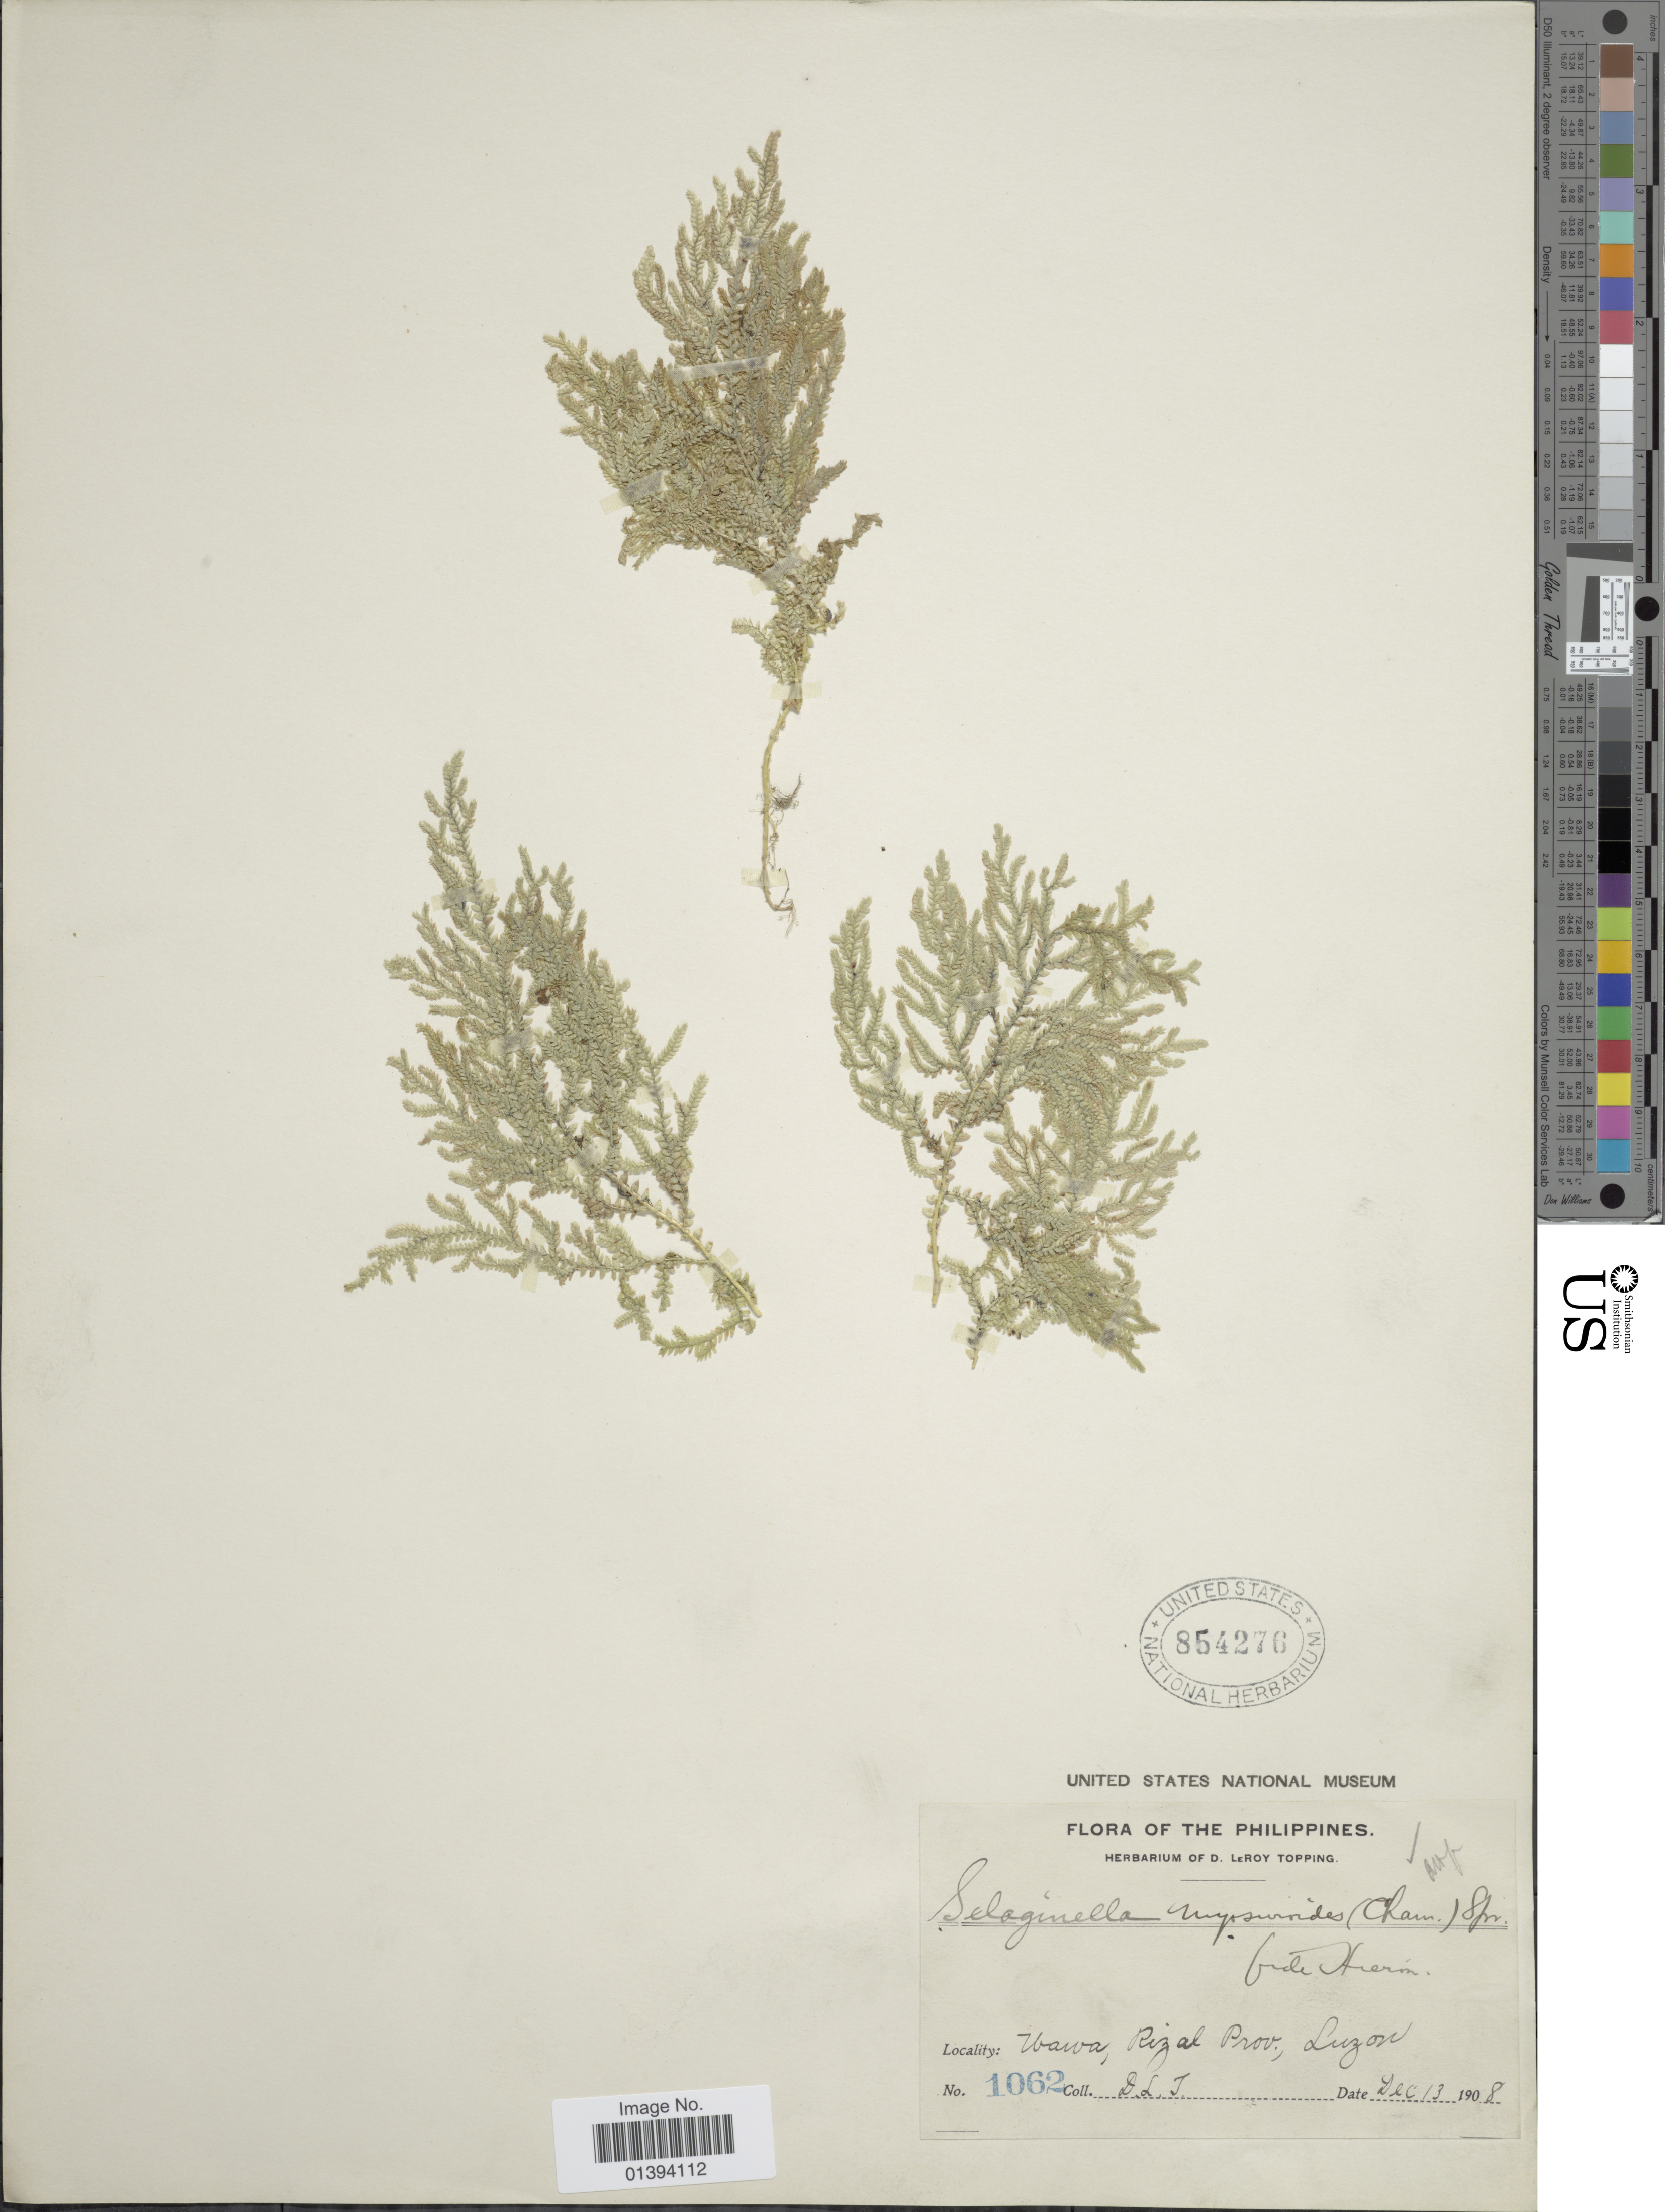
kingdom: Plantae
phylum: Tracheophyta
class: Lycopodiopsida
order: Selaginellales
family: Selaginellaceae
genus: Selaginella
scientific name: Selaginella myosuroides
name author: (Kaulf.) Spring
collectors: D. L. Topping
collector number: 1062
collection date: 1908-12-13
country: Philippines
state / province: Central Luzon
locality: Wawa, Rizal Prov., Luzon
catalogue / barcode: US 854276